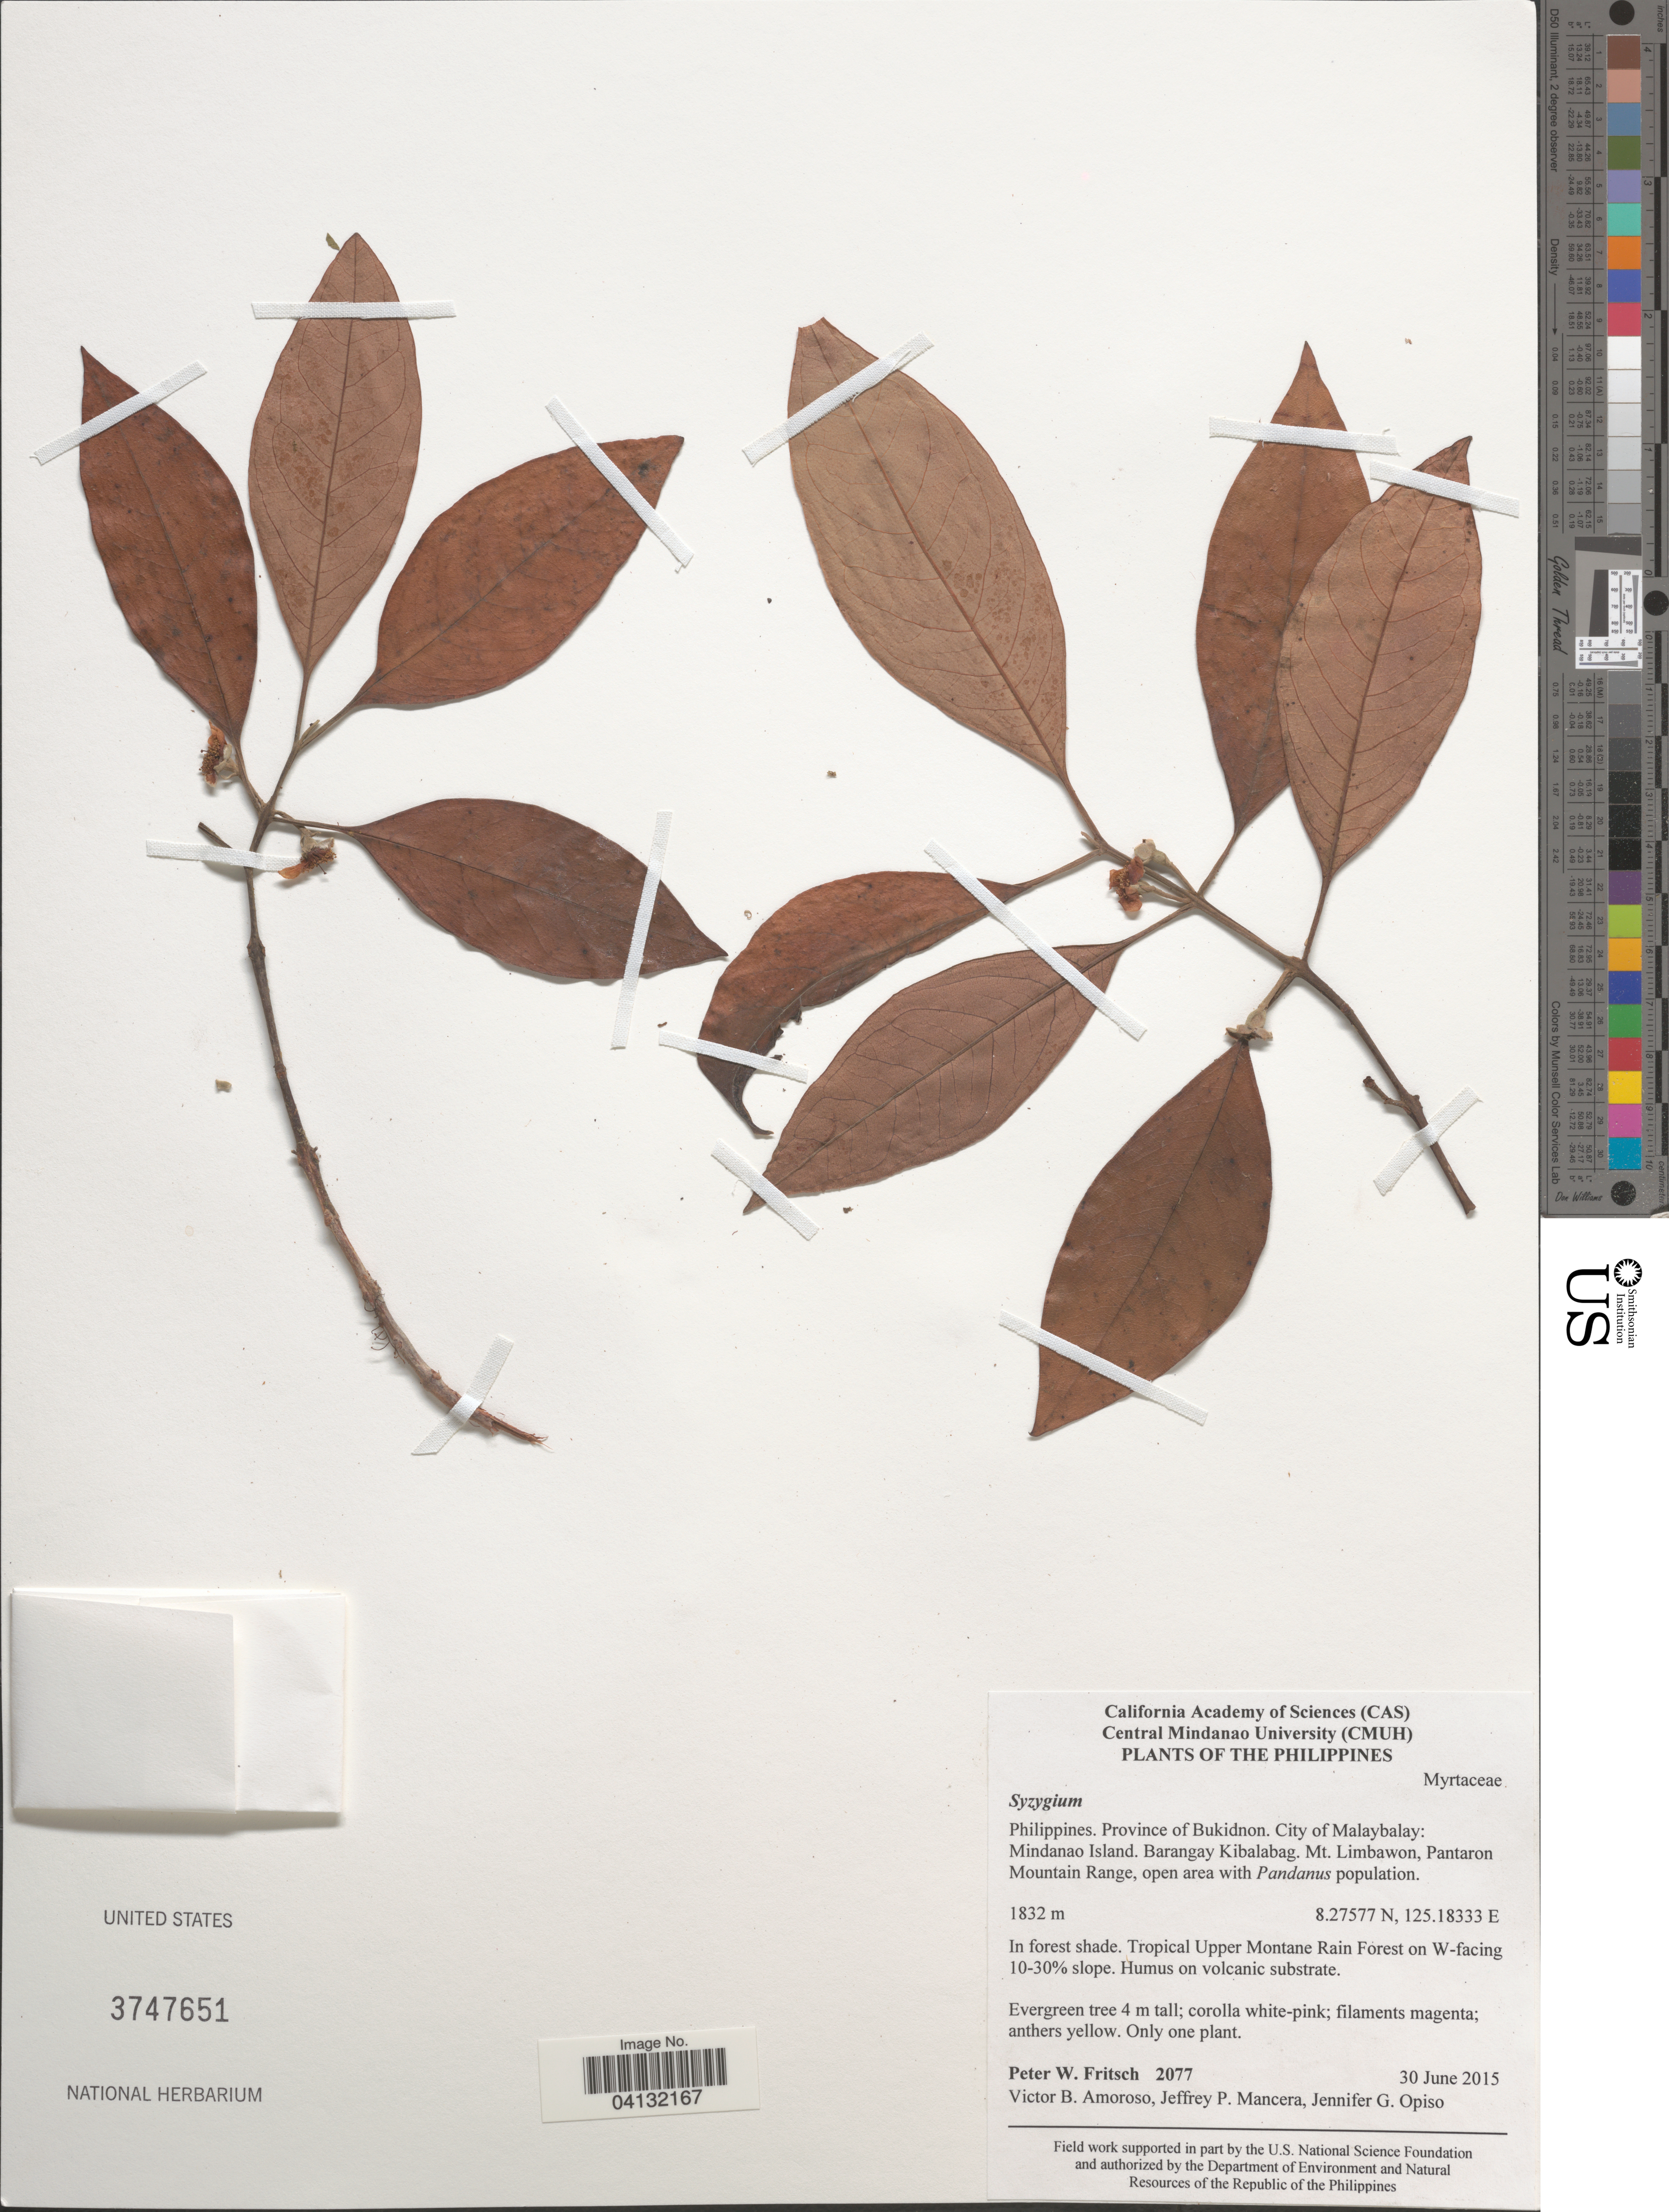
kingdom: Plantae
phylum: Tracheophyta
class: Magnoliopsida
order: Myrtales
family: Myrtaceae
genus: Syzygium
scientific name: Syzygium sp.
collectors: P. W. Fritsch, V. Amoroso, J. Mancera & J. Opiso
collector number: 2077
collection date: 2015-06-30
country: Philippines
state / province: Northern Mindanao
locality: Province of Bukidnon. City of Malaybalay: Mindanao Island. Barangay Kibalabag. Mt. Limbawon, Pantaron Mountain Range. In forest shade. Tropical Upper Montane Rain Forest on W-facing 10-30% slope.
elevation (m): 1832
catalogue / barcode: US 3747651